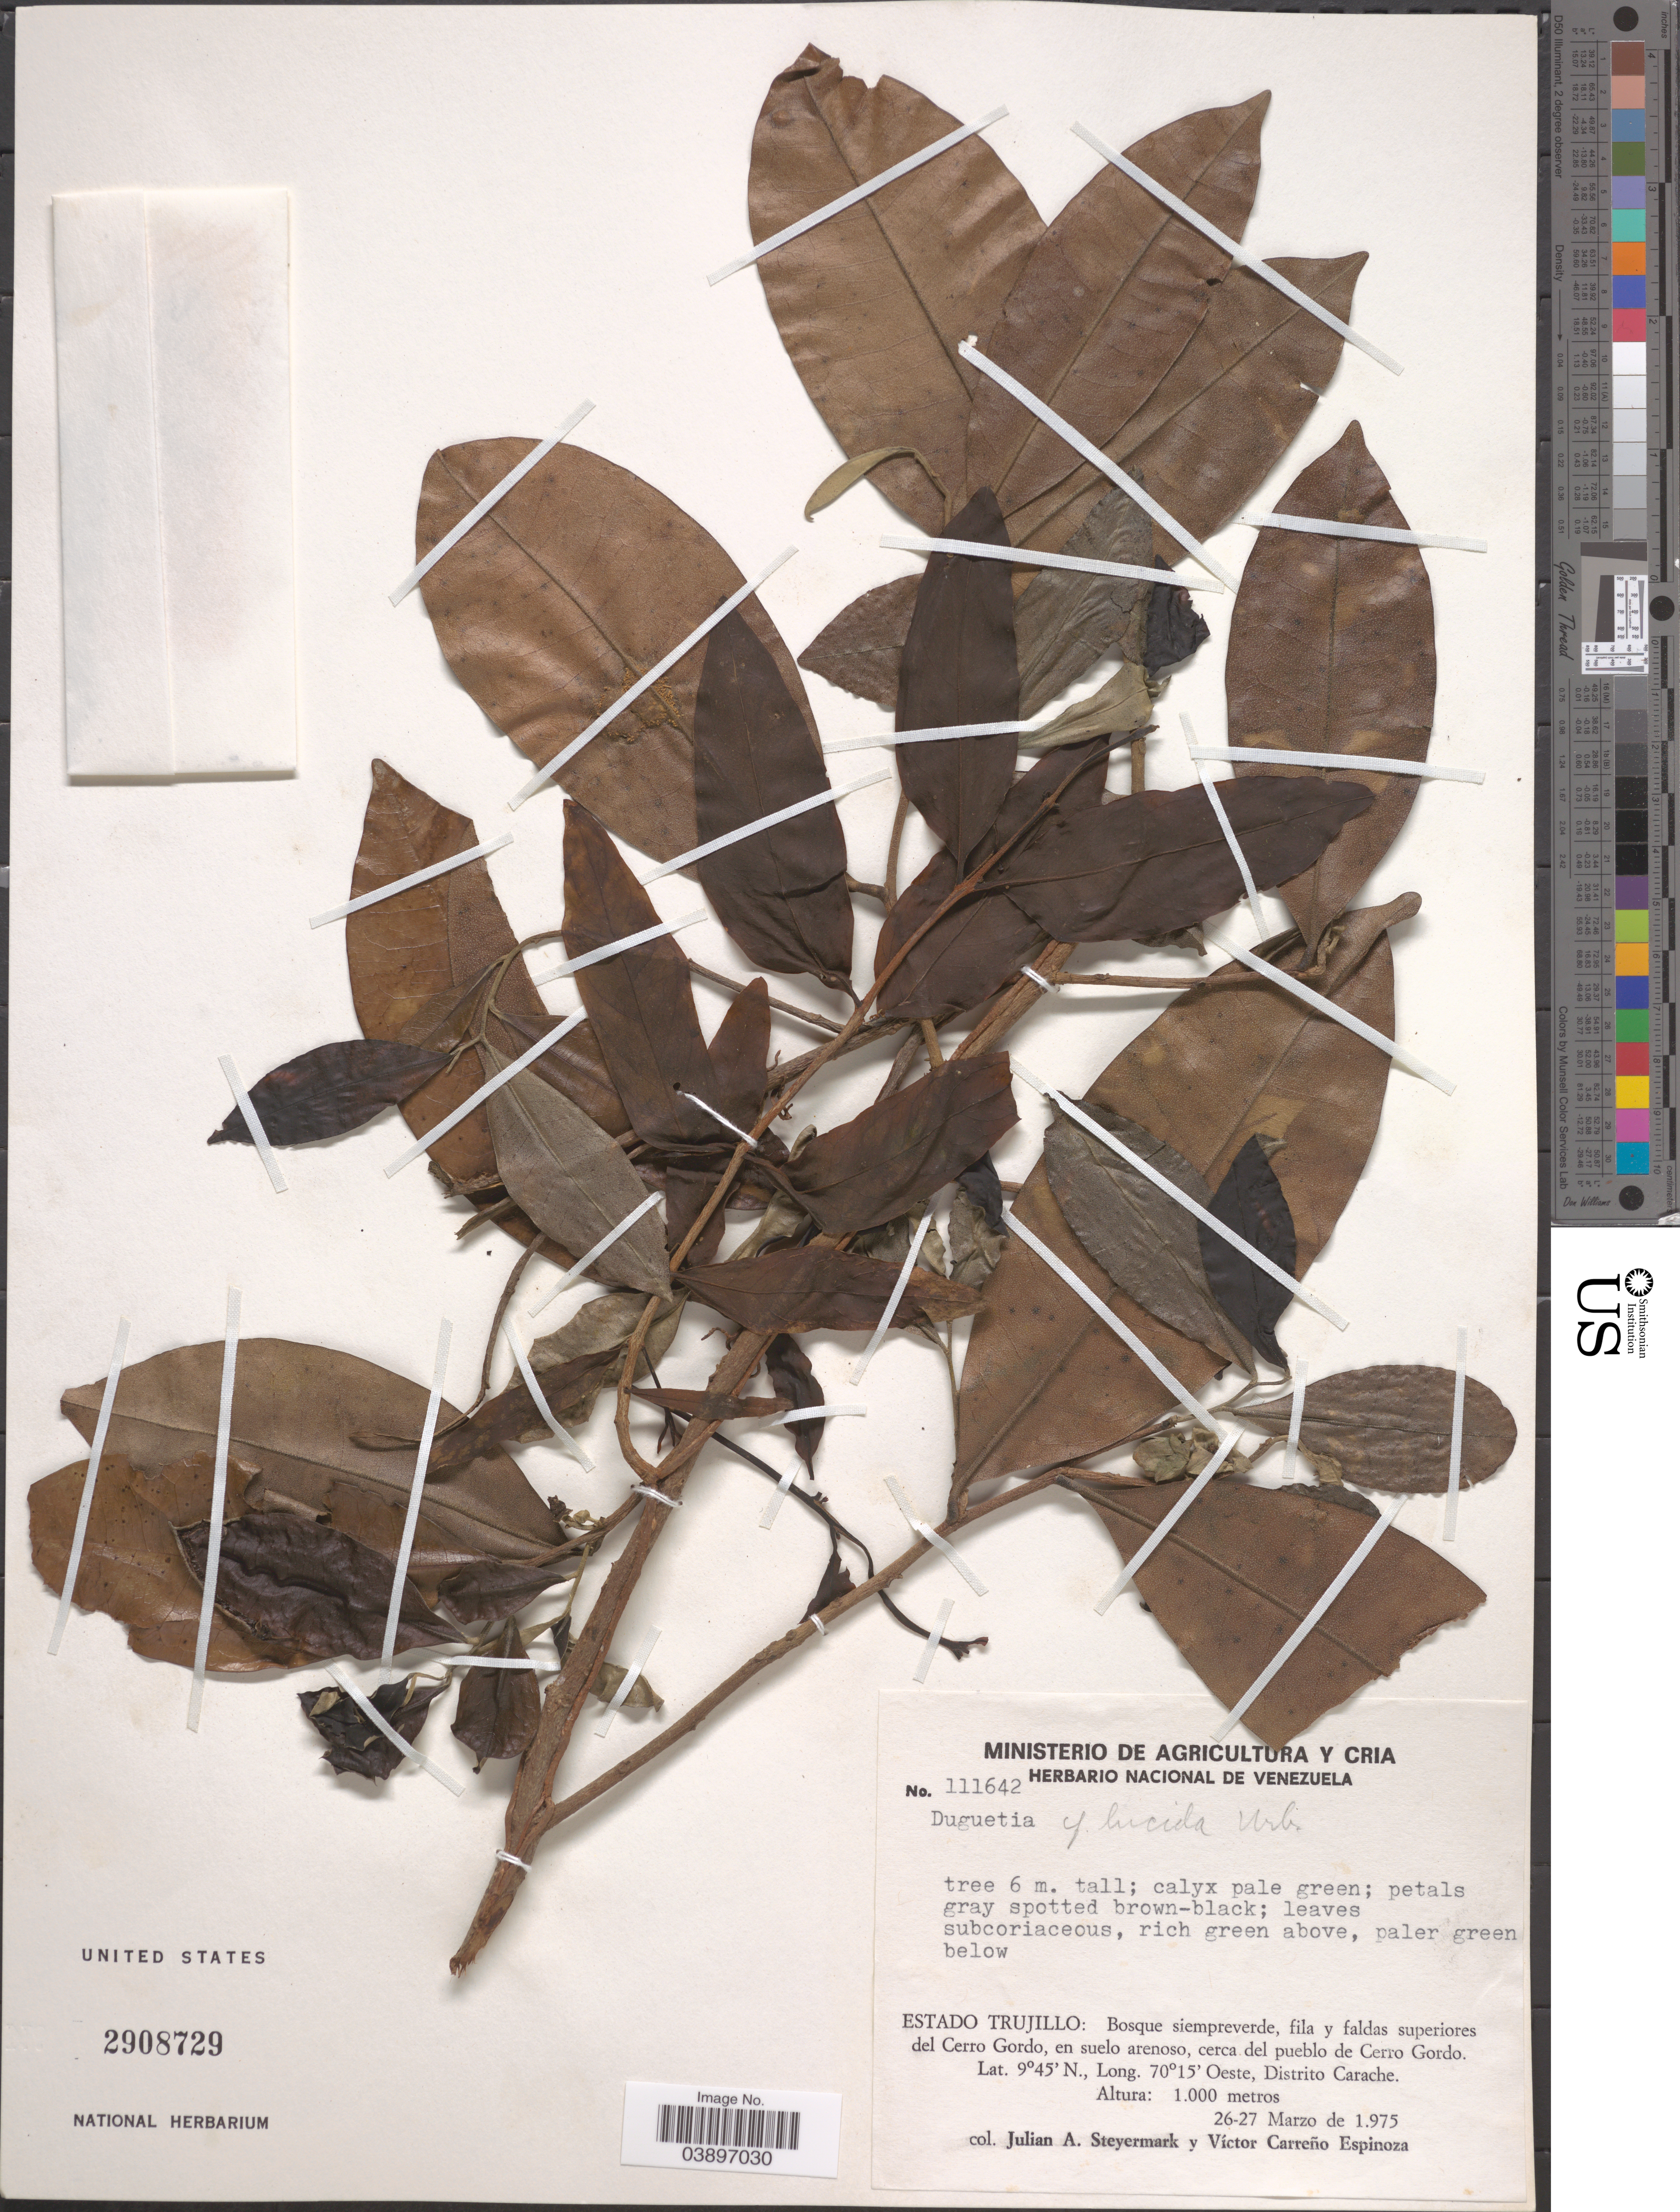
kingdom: Plantae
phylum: Tracheophyta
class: Magnoliopsida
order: Magnoliales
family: Annonaceae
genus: Duguetia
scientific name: Duguetia lucida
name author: Urb.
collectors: J. Steyermark & V. Espinoza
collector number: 111642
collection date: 1975-03-26/1975-03-27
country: Venezuela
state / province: Trujillo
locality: Bosque siempreverde, fila y faldas superiores del Cerro Gordo, en suelo arenoso cerca del pueblo de Cerro Gordo. Distrito Carache.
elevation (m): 1000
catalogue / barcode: US 2908729